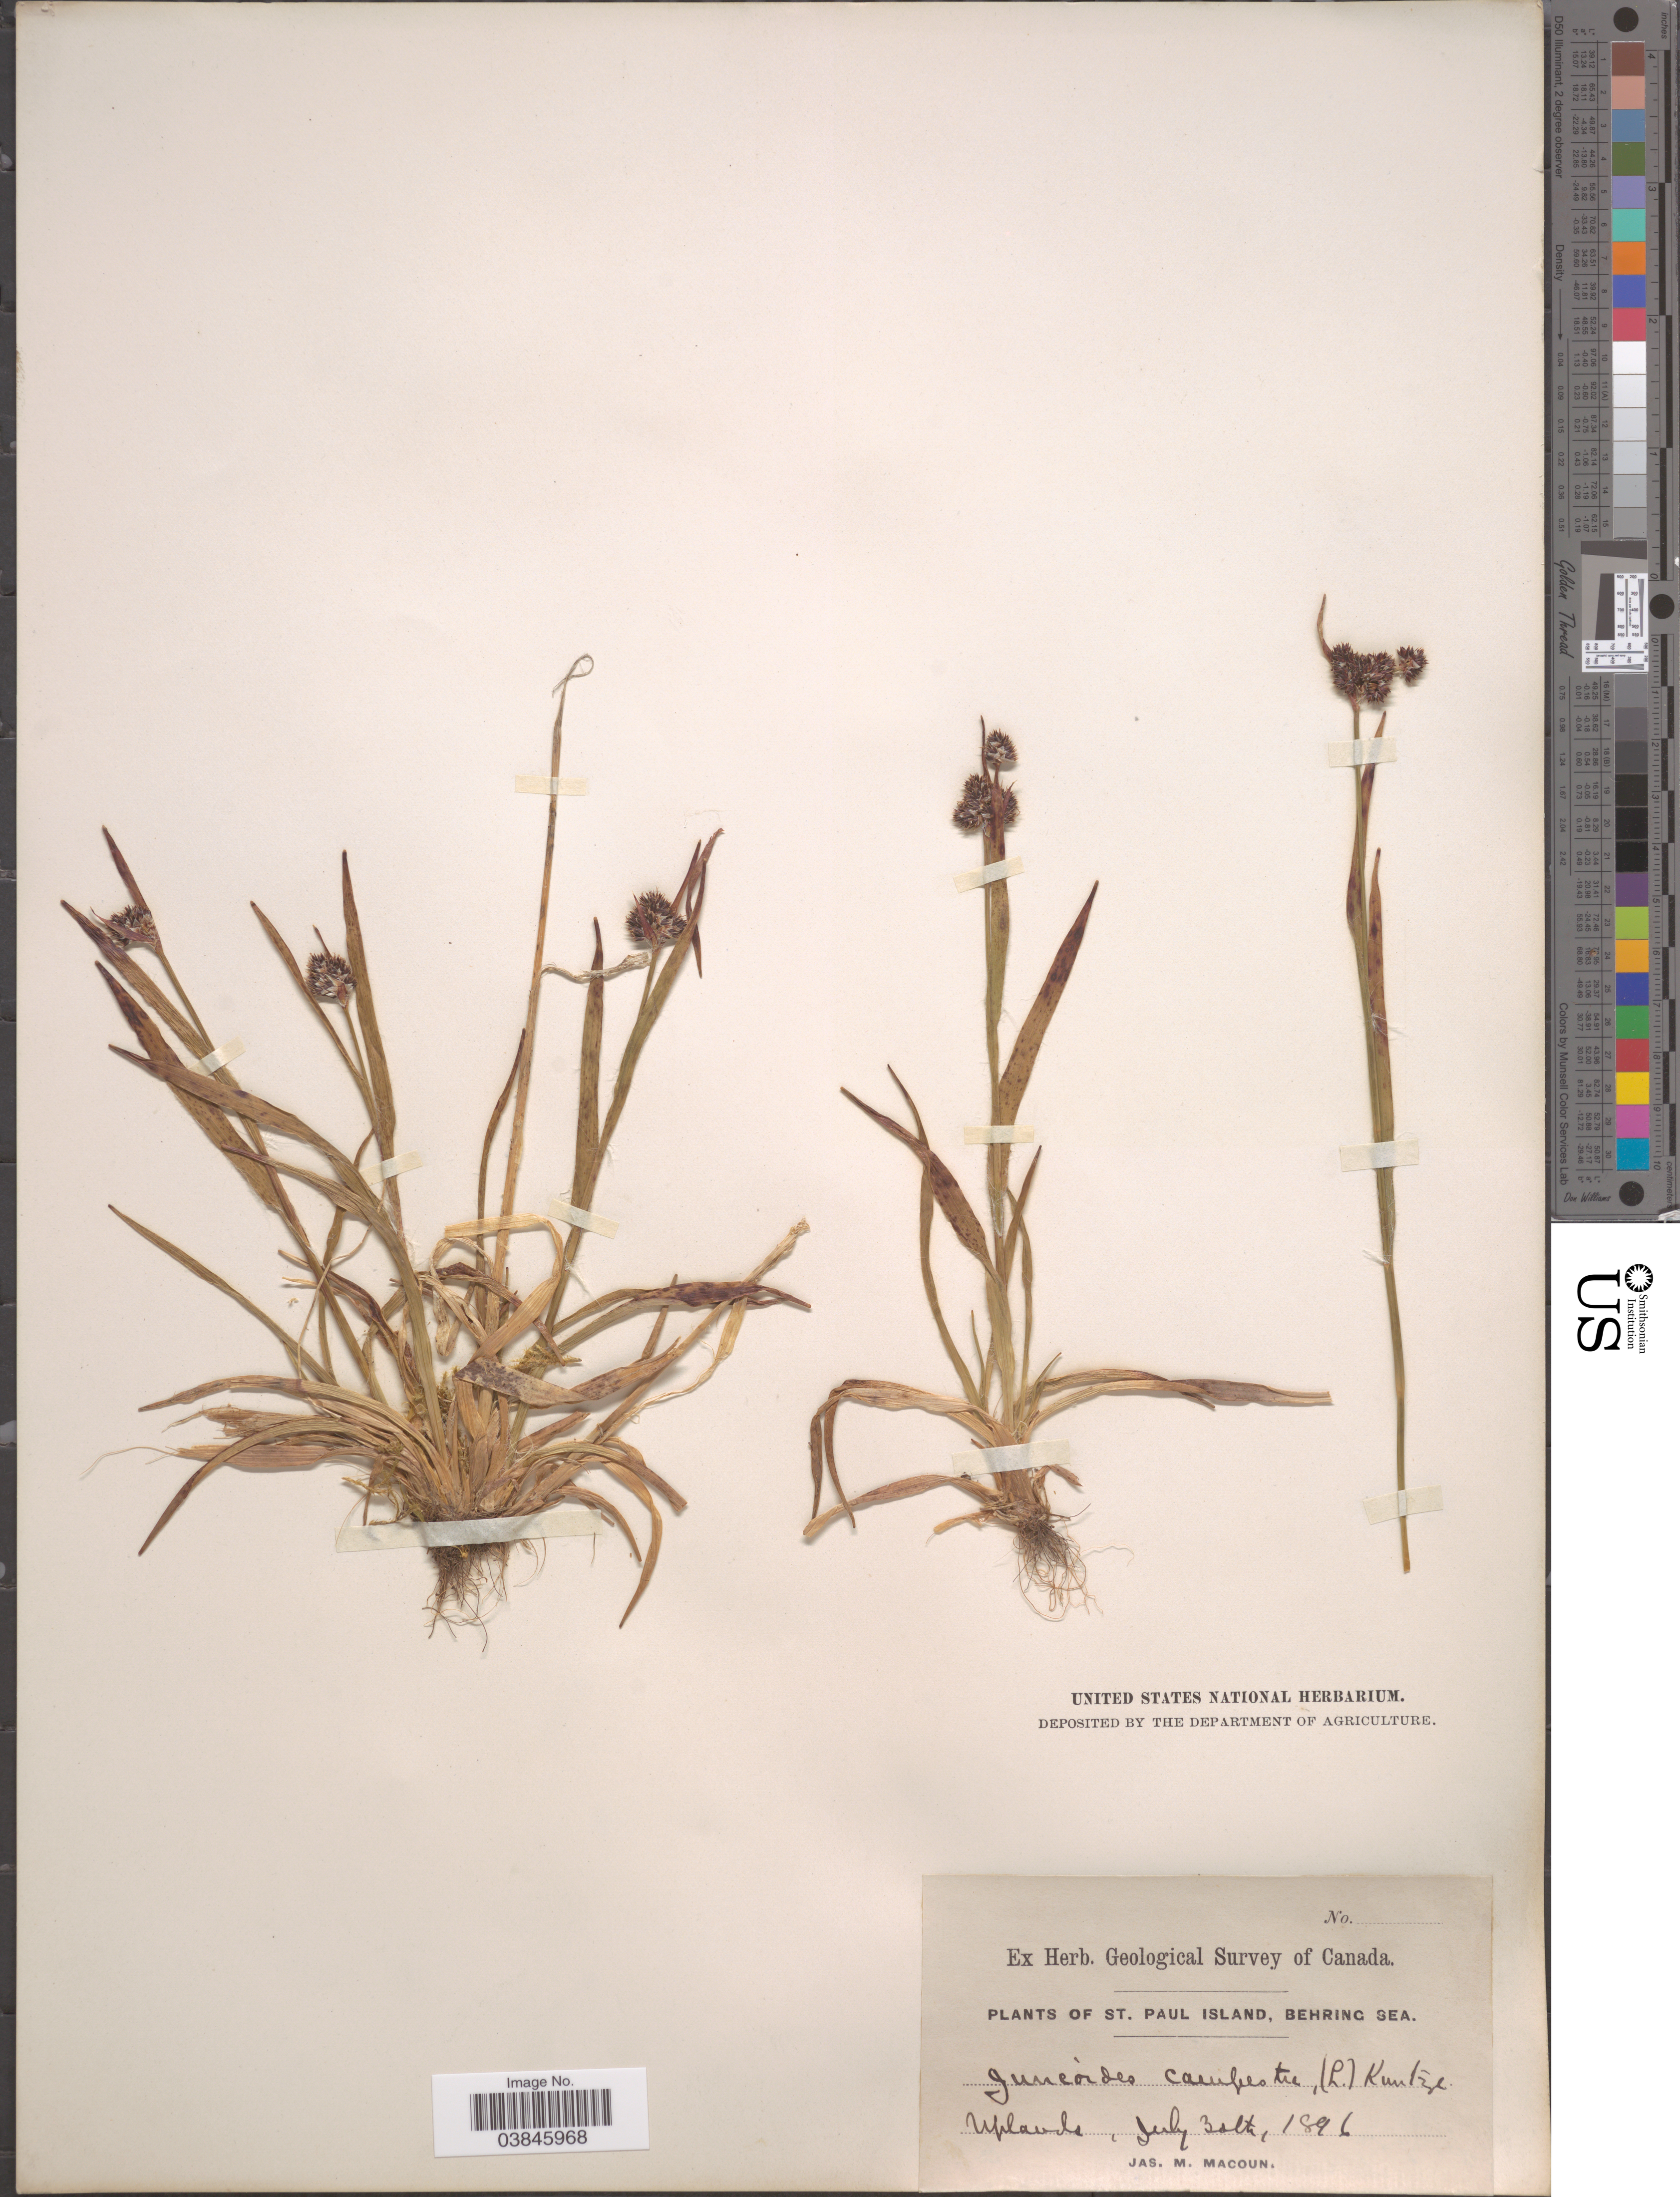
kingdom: Plantae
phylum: Tracheophyta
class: Liliopsida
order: Poales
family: Juncaceae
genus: Luzula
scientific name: Luzula multiflora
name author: (Ehrh.) Lej.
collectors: J. M. Macoun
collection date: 1896-07-30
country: United States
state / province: Alaska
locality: St. Paul Island. Behring Sea. Uplands.